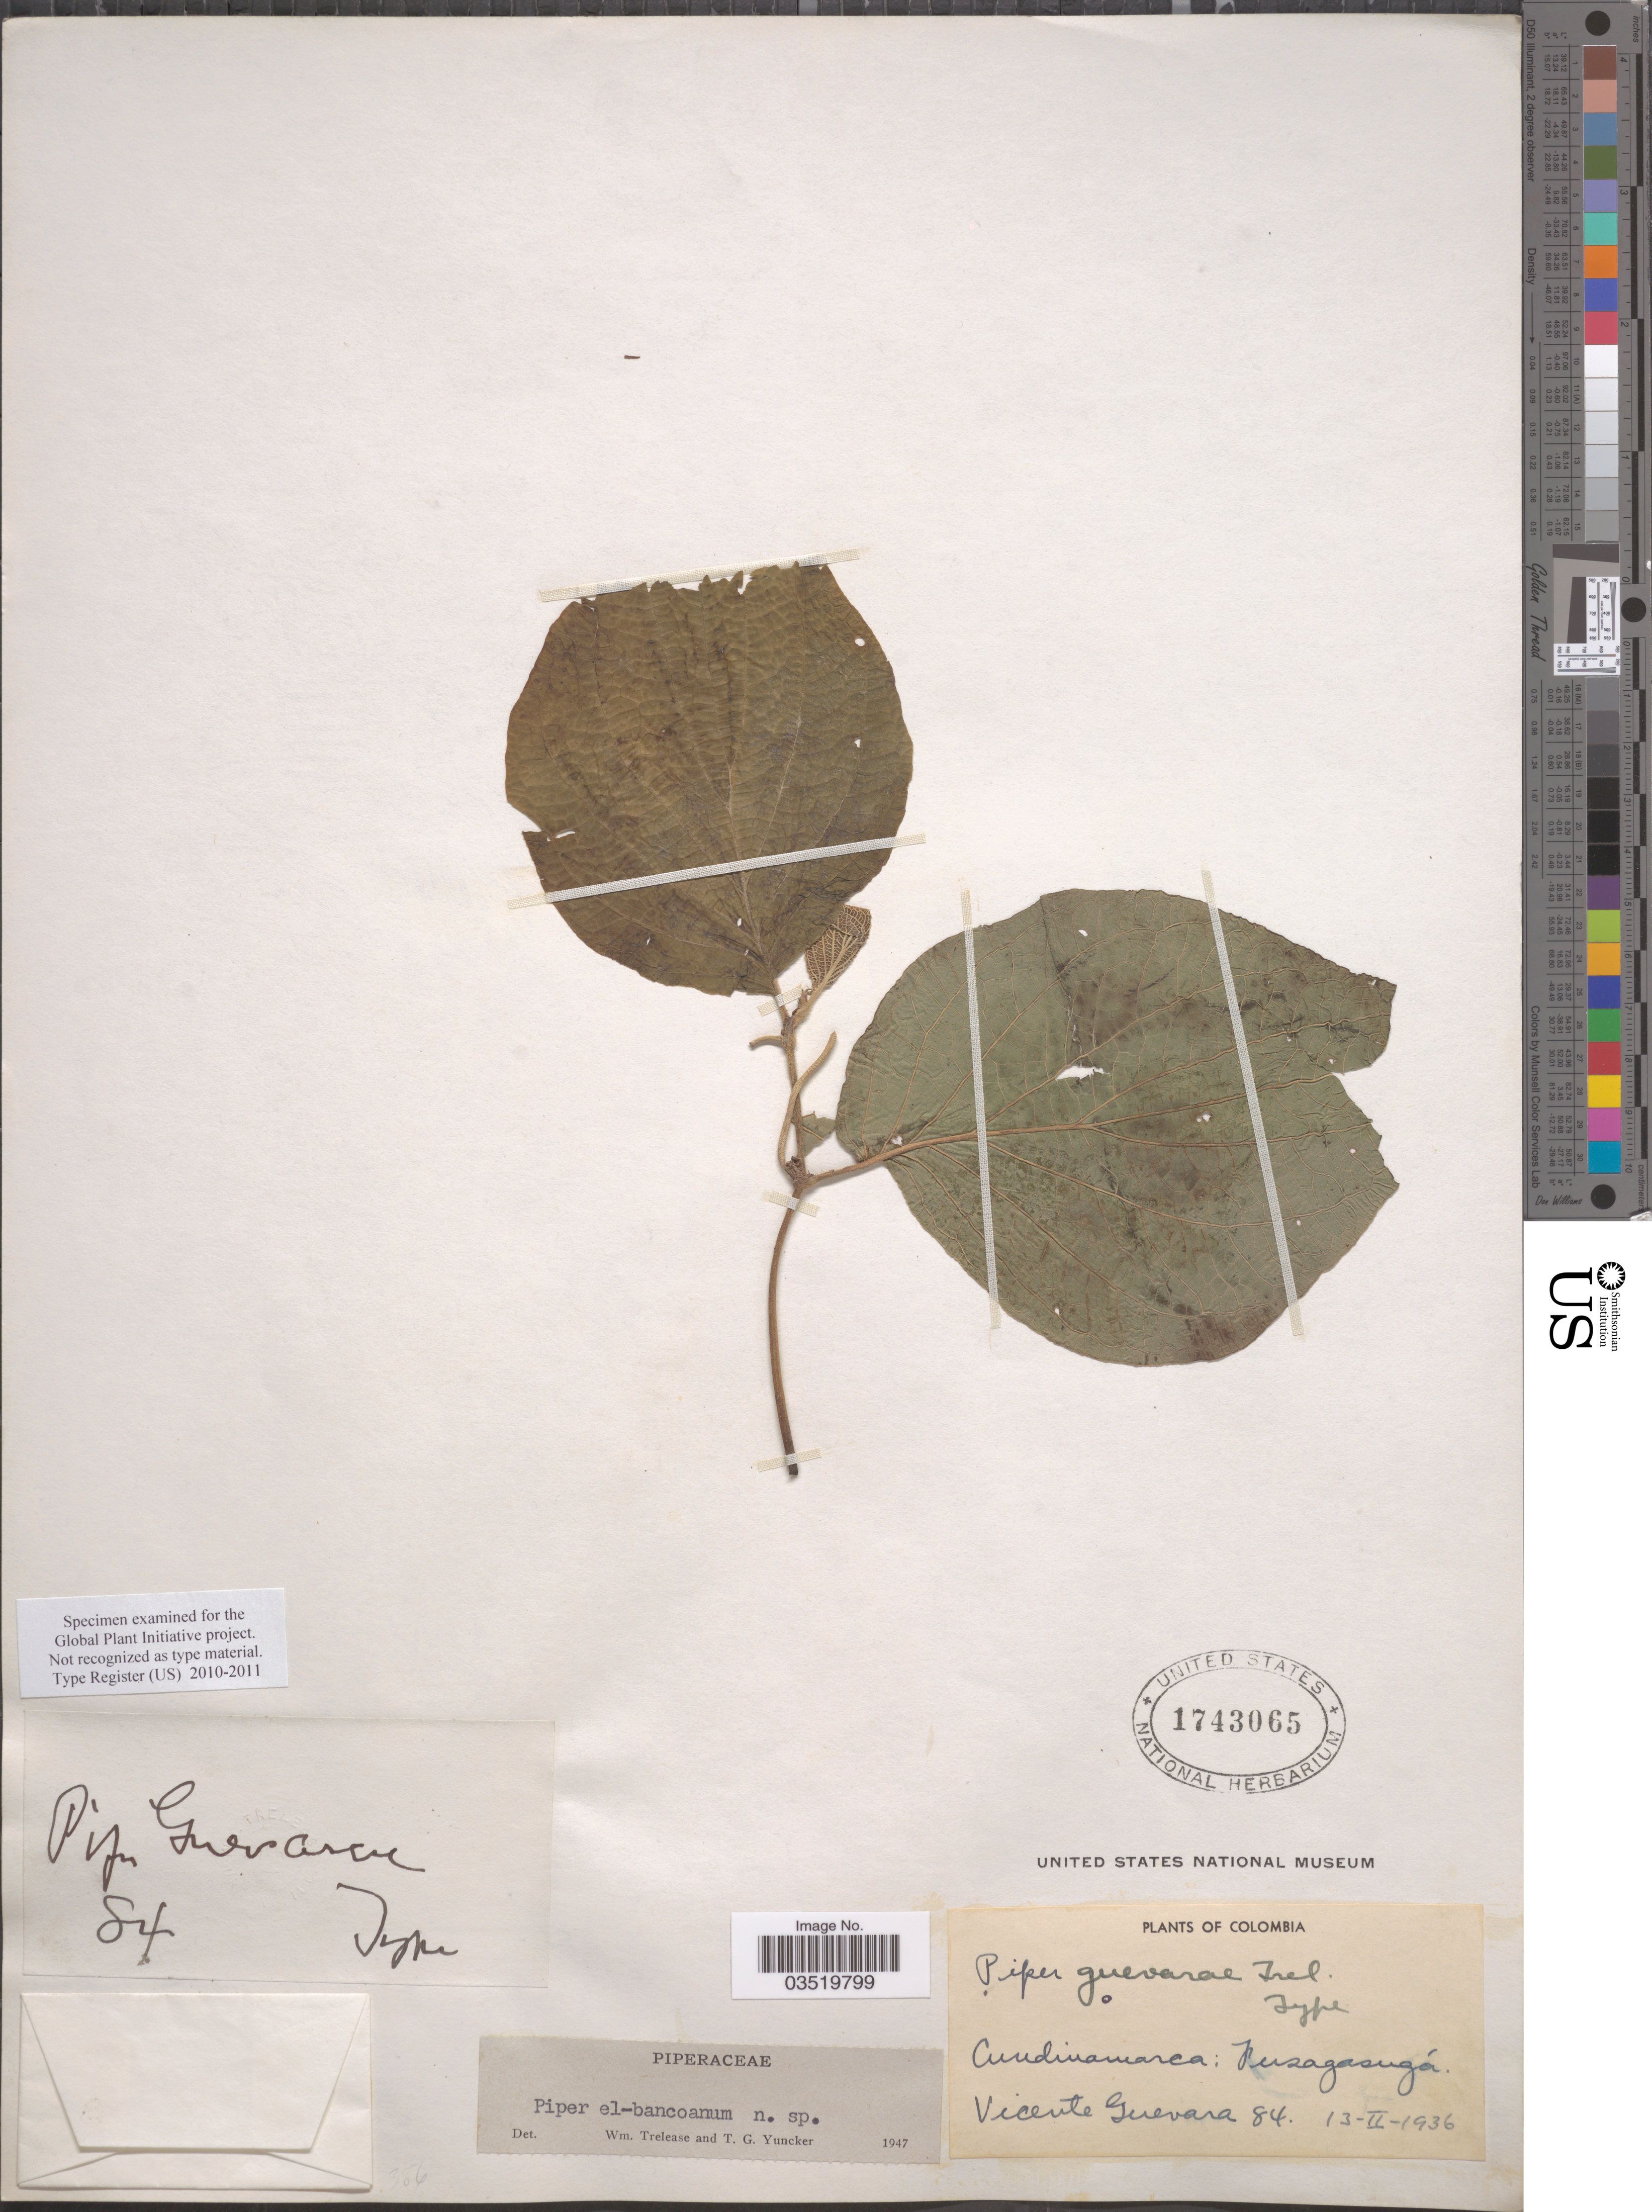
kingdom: Plantae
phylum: Tracheophyta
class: Magnoliopsida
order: Piperales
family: Piperaceae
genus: Piper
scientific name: Piper el-bancoanum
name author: Trel. & Yunck.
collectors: V. Guevara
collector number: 84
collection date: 1936-02-13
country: Colombia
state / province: Cundinamarca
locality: Fusagasugá.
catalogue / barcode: US 1743065